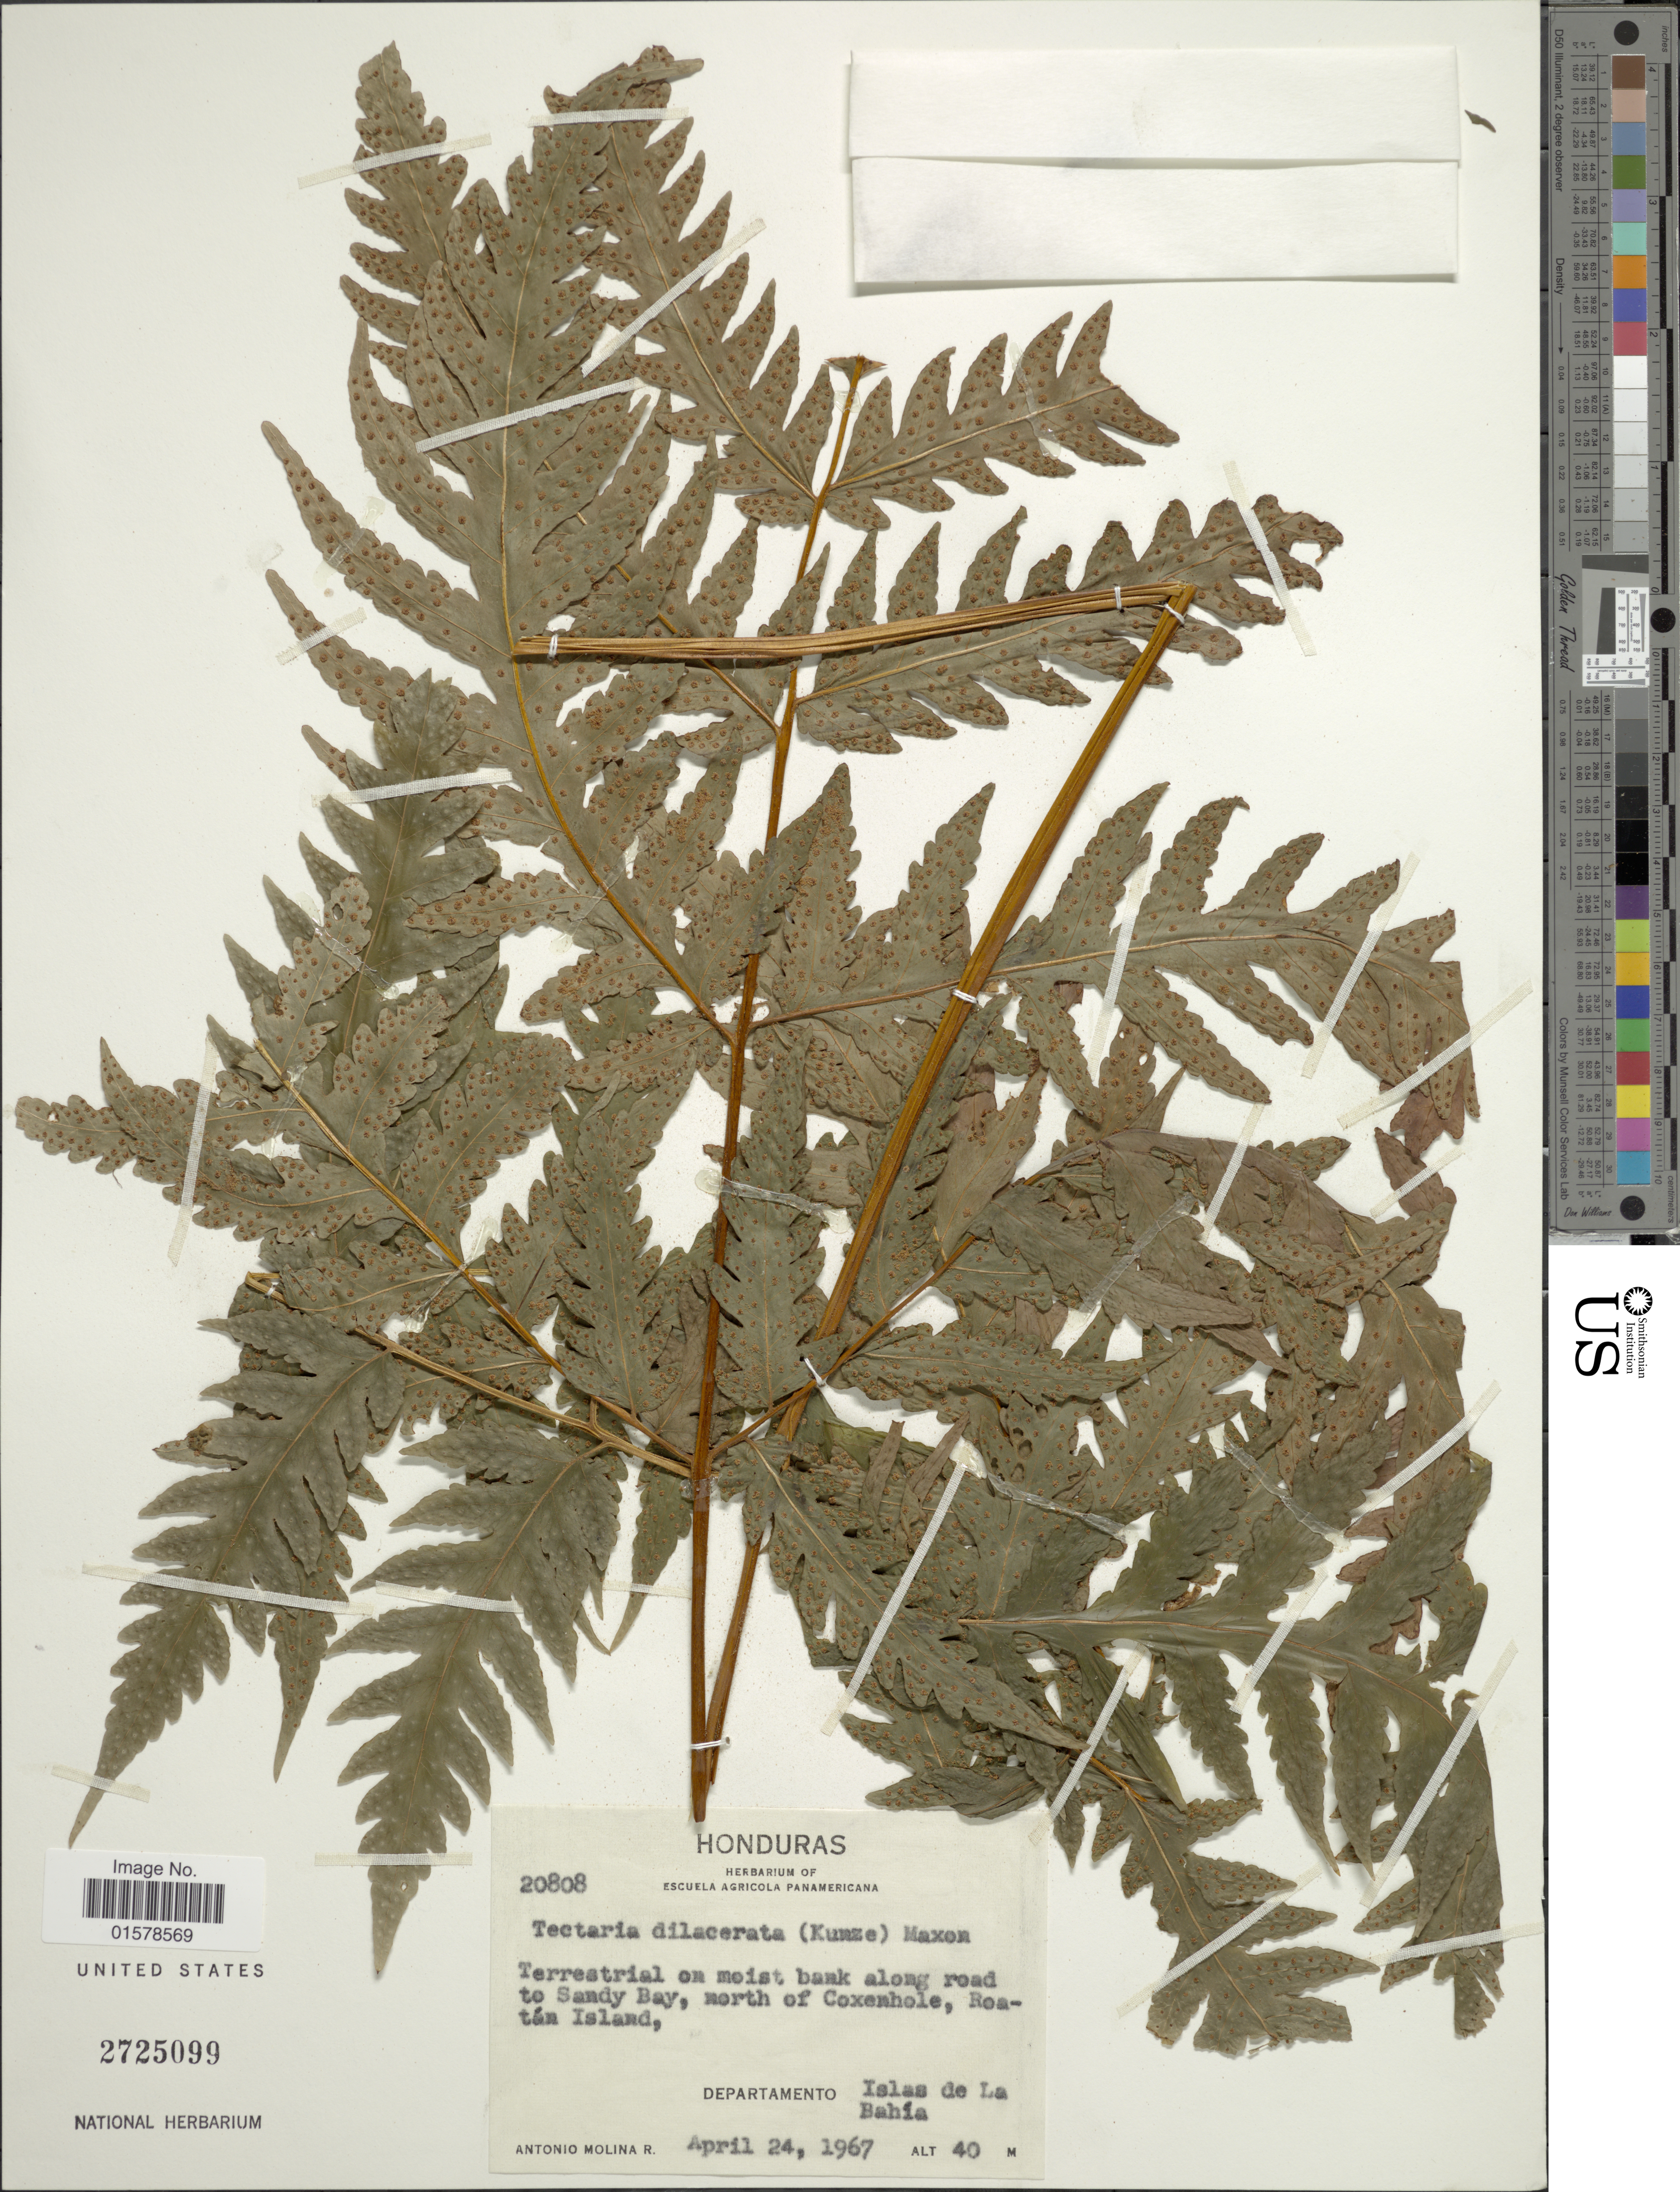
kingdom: Plantae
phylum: Tracheophyta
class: Polypodiopsida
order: Polypodiales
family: Tectariaceae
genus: Tectaria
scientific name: Tectaria mexicana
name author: (Fée) C.V. Morton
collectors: A. Molina R.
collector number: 20808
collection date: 1967-04-24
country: Honduras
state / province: Islas de la Bahía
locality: Terrestrial on moist bank along road to Sandy Bay, north of Caxenhole, Roatan Island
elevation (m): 40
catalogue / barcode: US 2725099